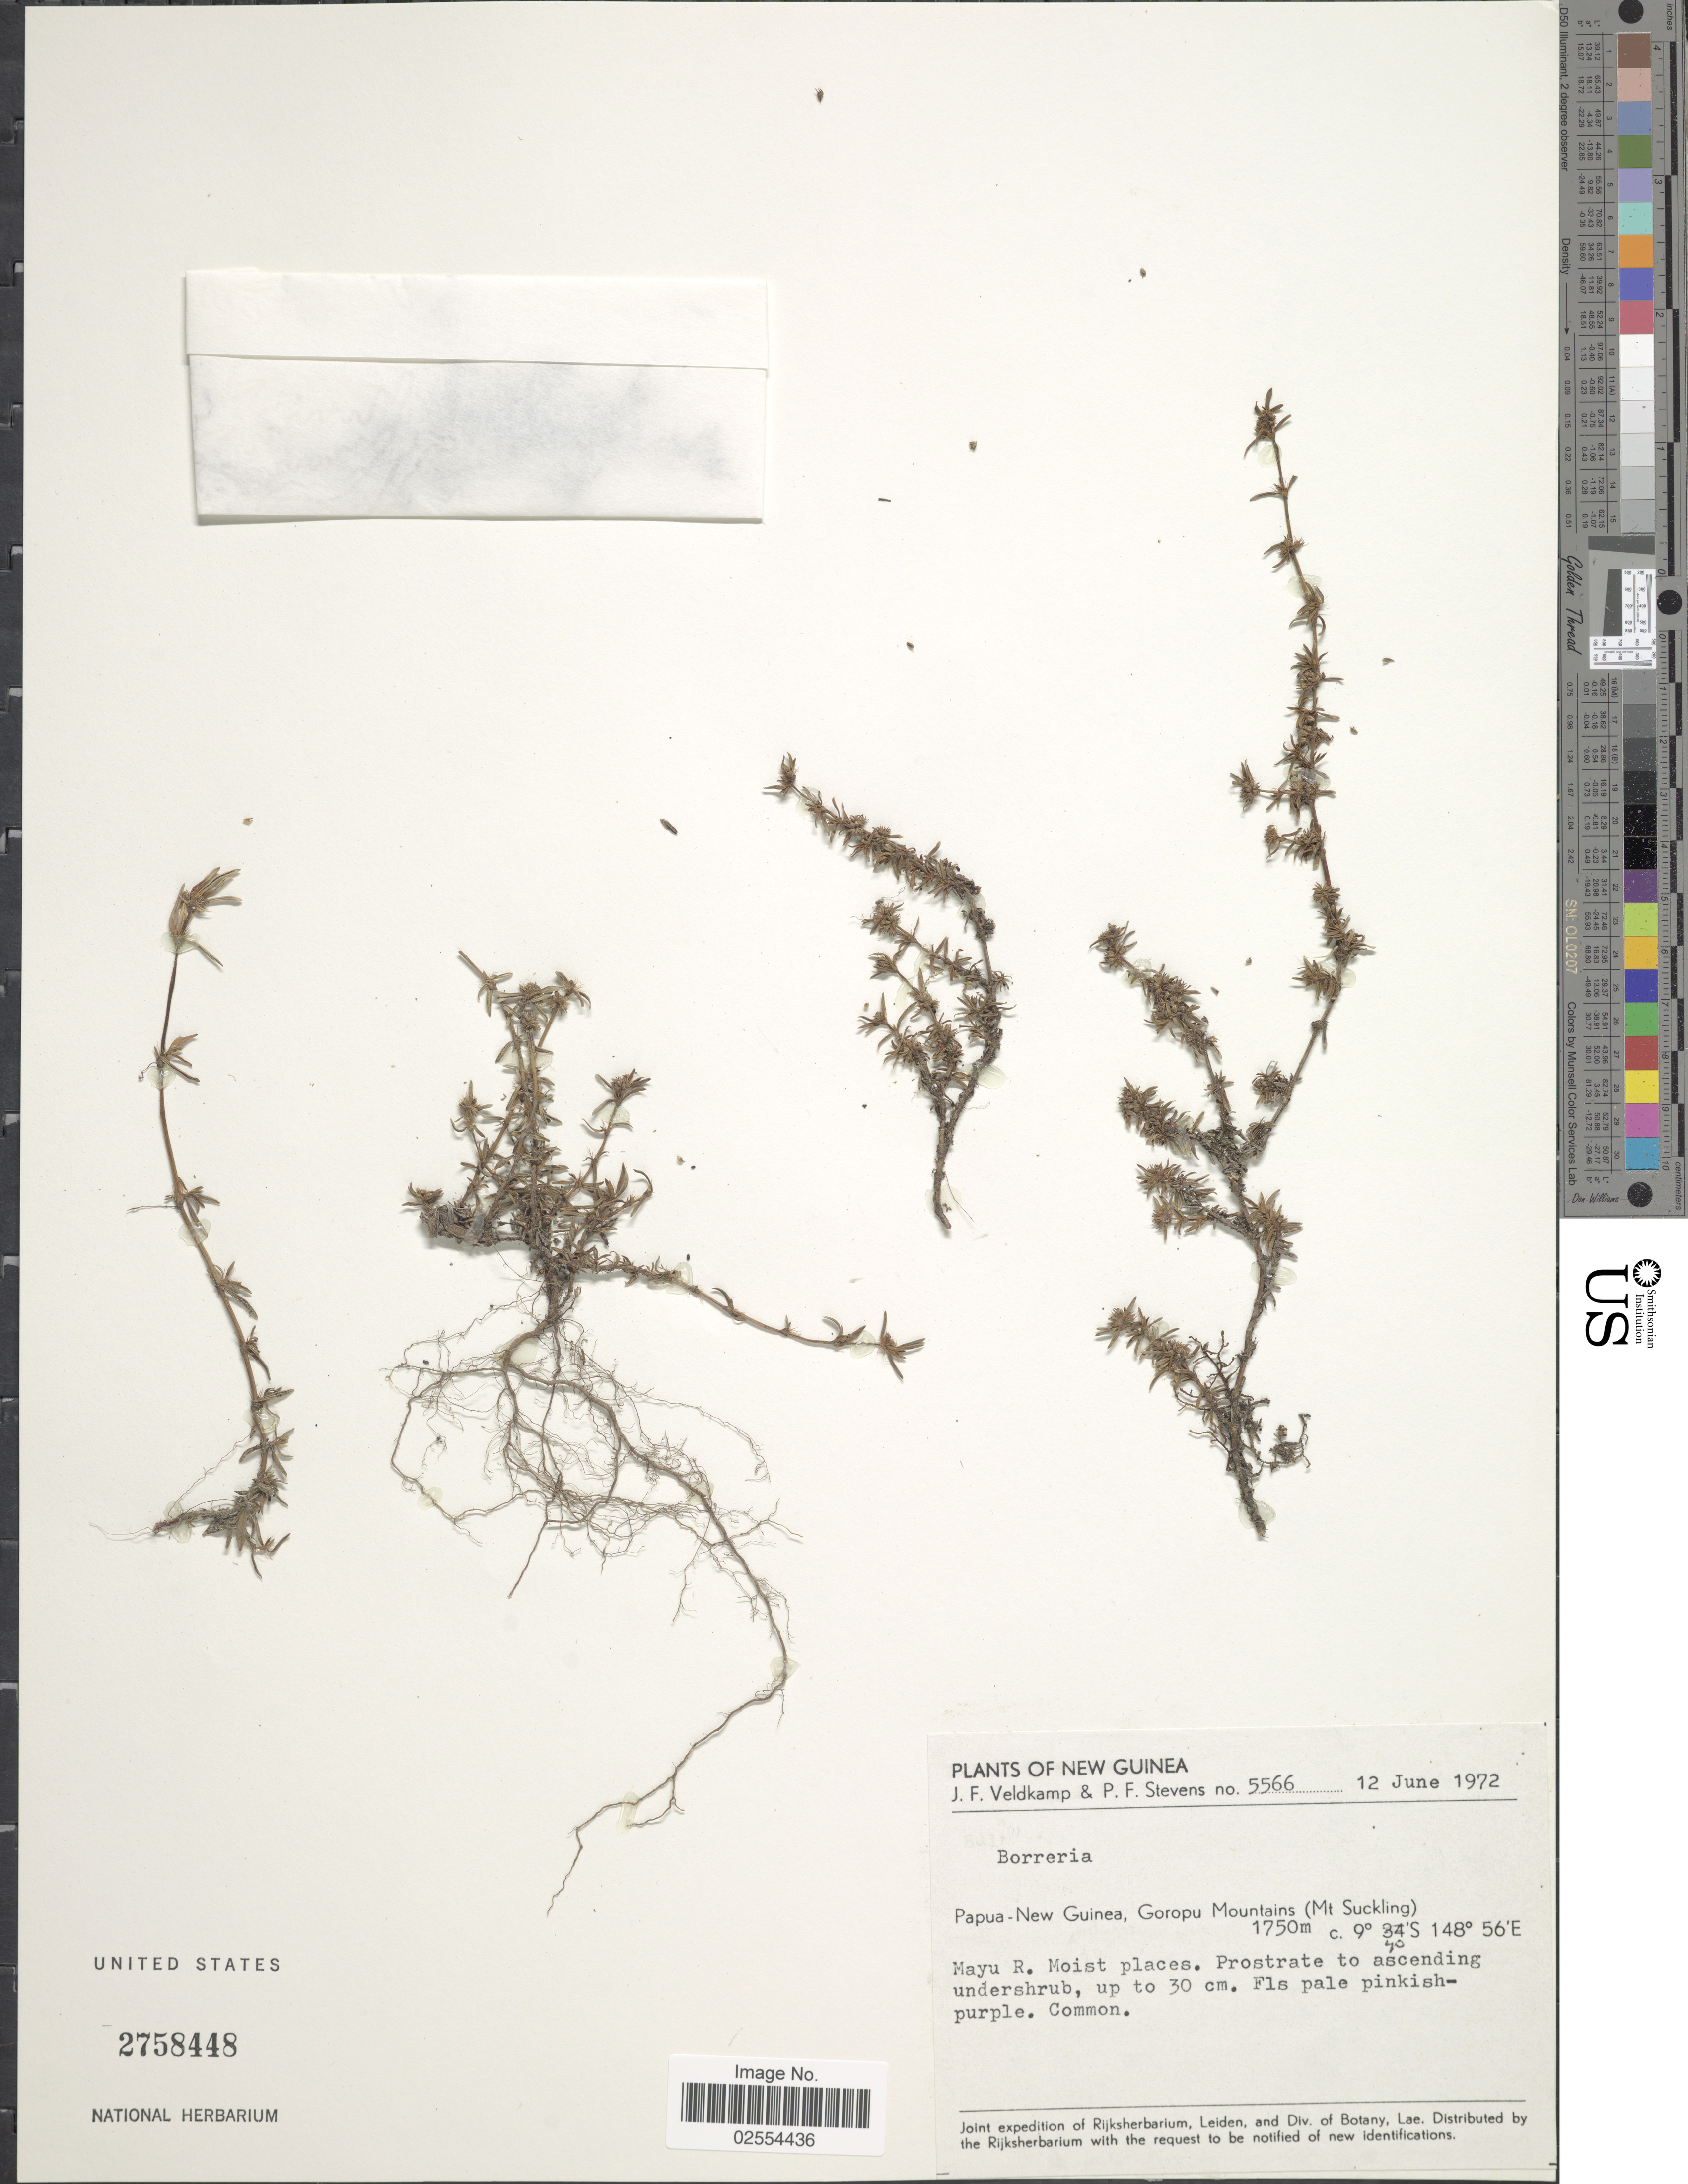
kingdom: Plantae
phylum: Tracheophyta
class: Magnoliopsida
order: Gentianales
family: Rubiaceae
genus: Spermacoce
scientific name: Spermacoce sp.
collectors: J. F. Veldkamp & P. F. Stevens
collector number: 5566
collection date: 1972-06-12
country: Papua New Guinea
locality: New Guinea, Goropu Mountains (Mt. Suckling), Mayu R. moist places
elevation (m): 1750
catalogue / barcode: US 2758448